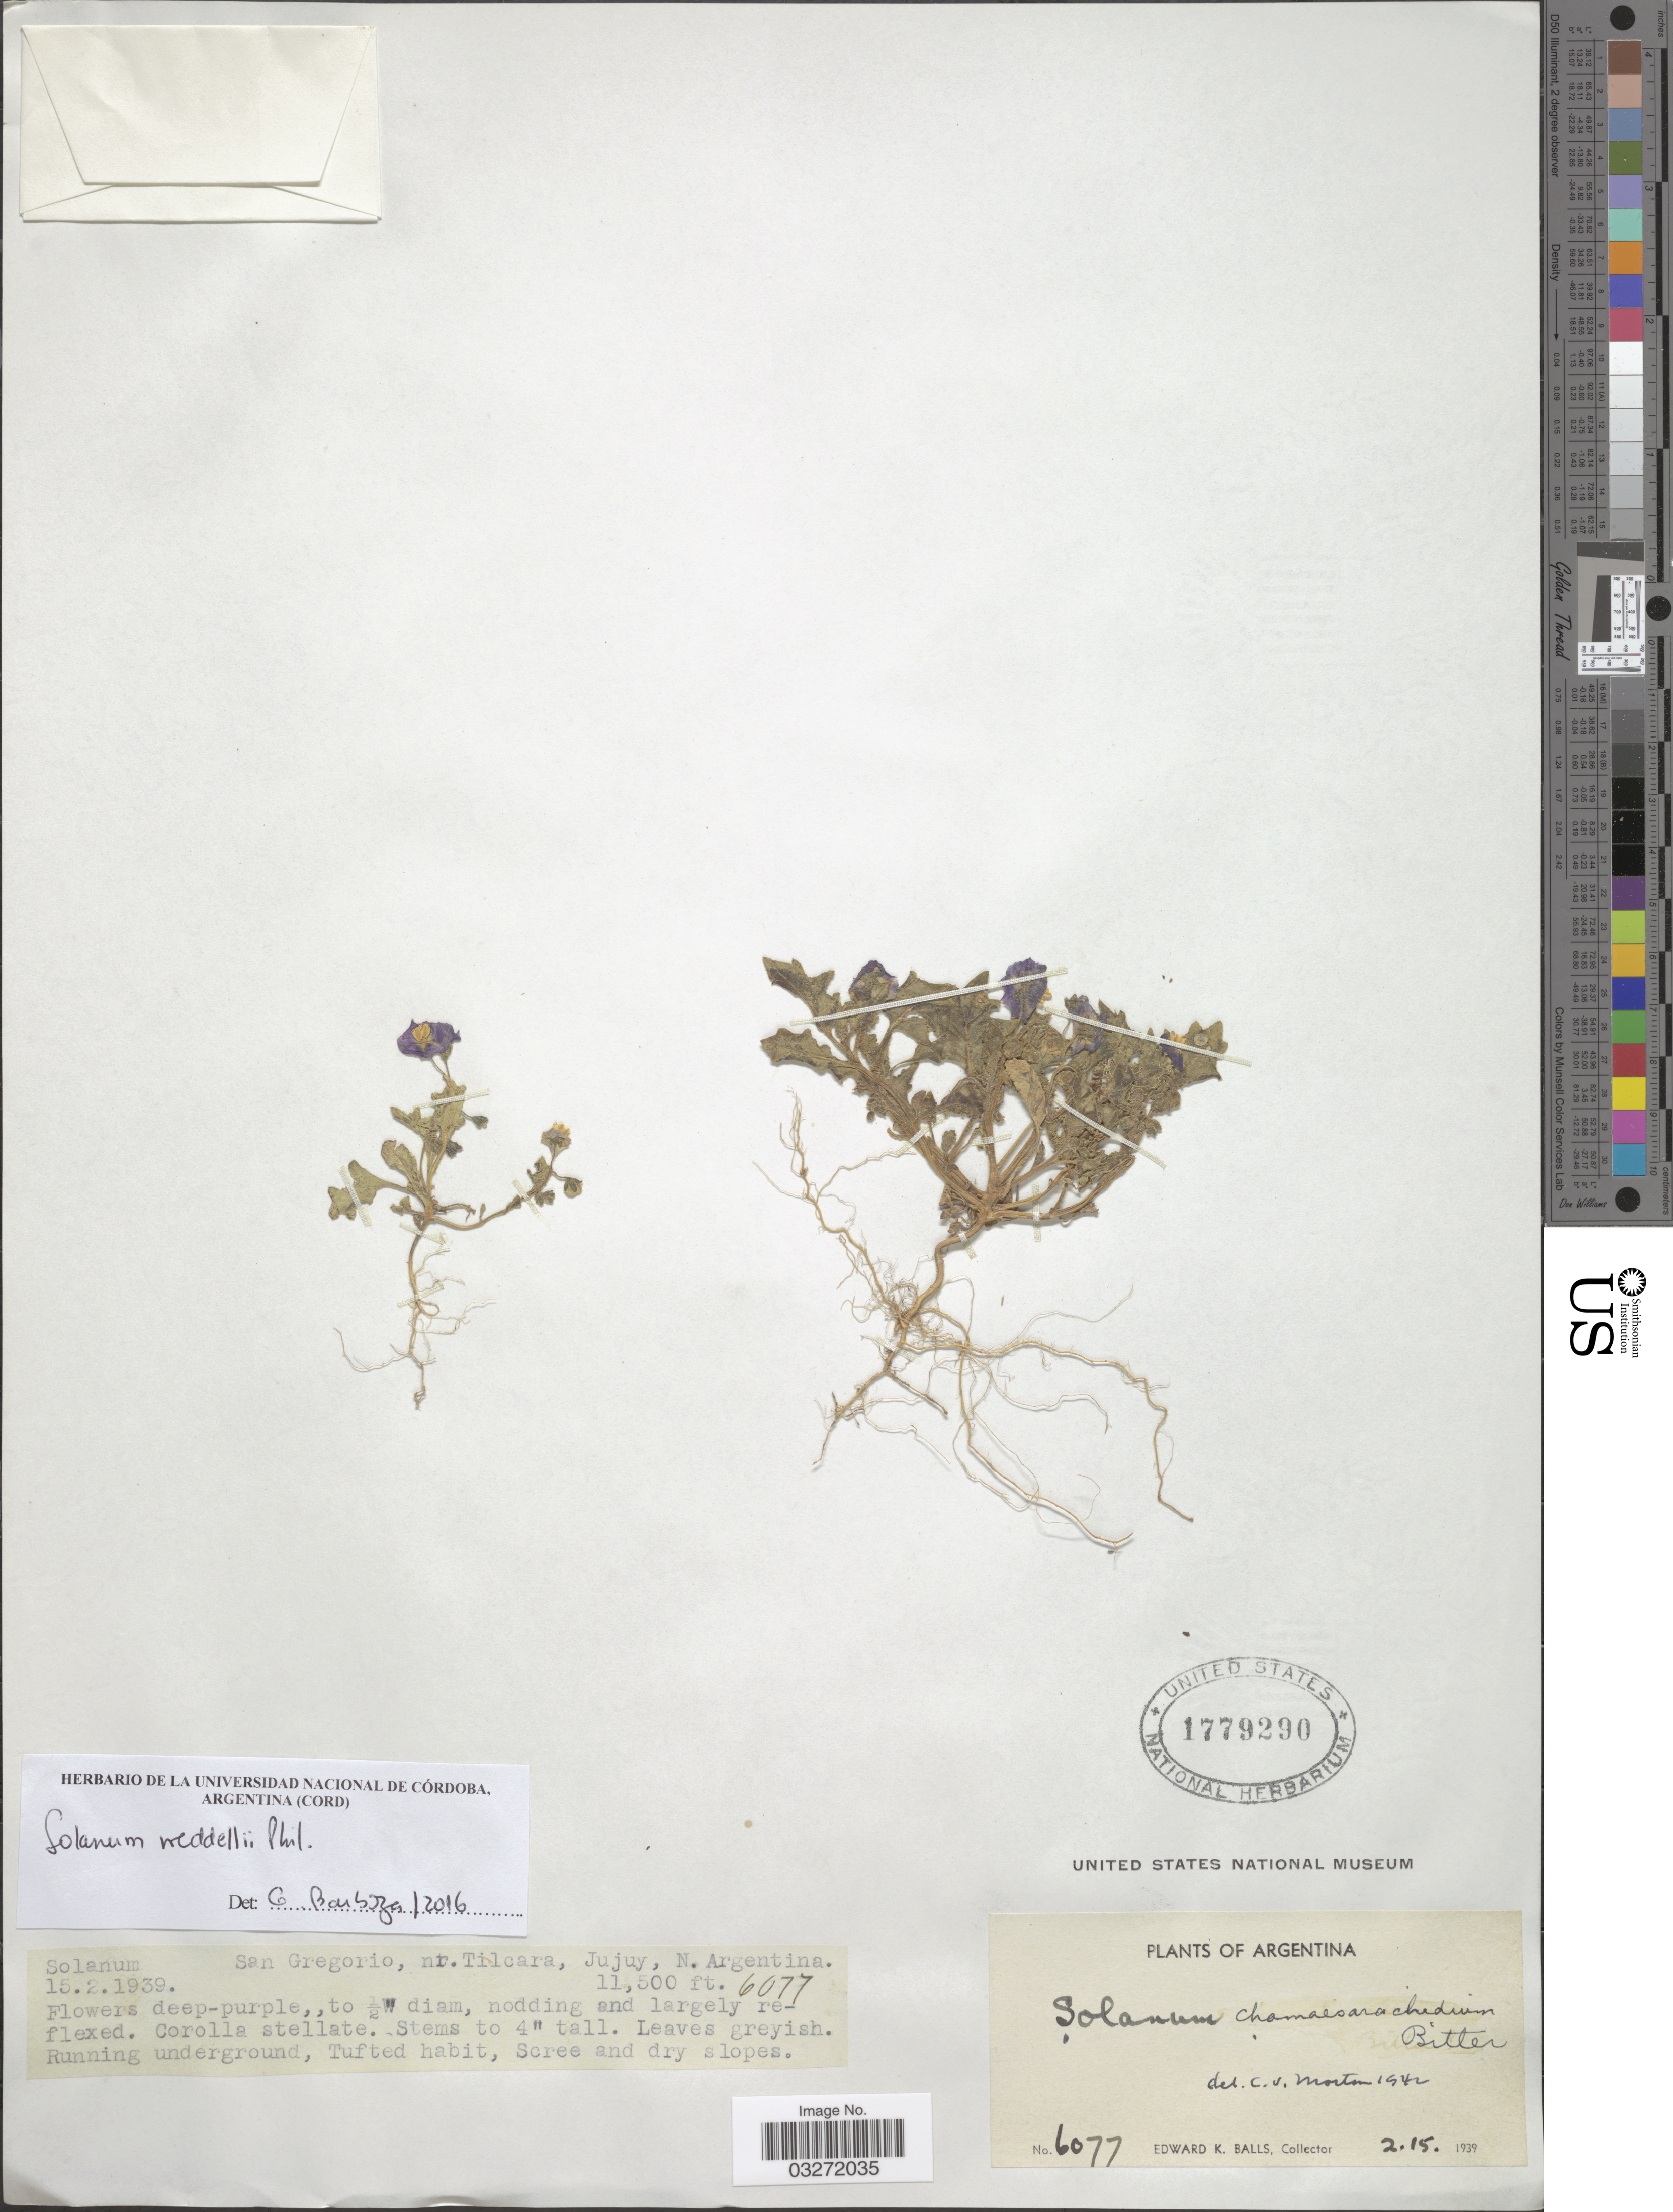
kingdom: Plantae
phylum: Tracheophyta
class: Magnoliopsida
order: Solanales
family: Solanaceae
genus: Solanum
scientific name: Solanum weddellii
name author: Phil.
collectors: E. K. Balls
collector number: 6077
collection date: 1939-02-15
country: Argentina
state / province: Jujuy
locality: San Gregorio, nr. Tilcara, Jujuy, N. Argentina.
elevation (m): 3505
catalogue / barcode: US 1779290